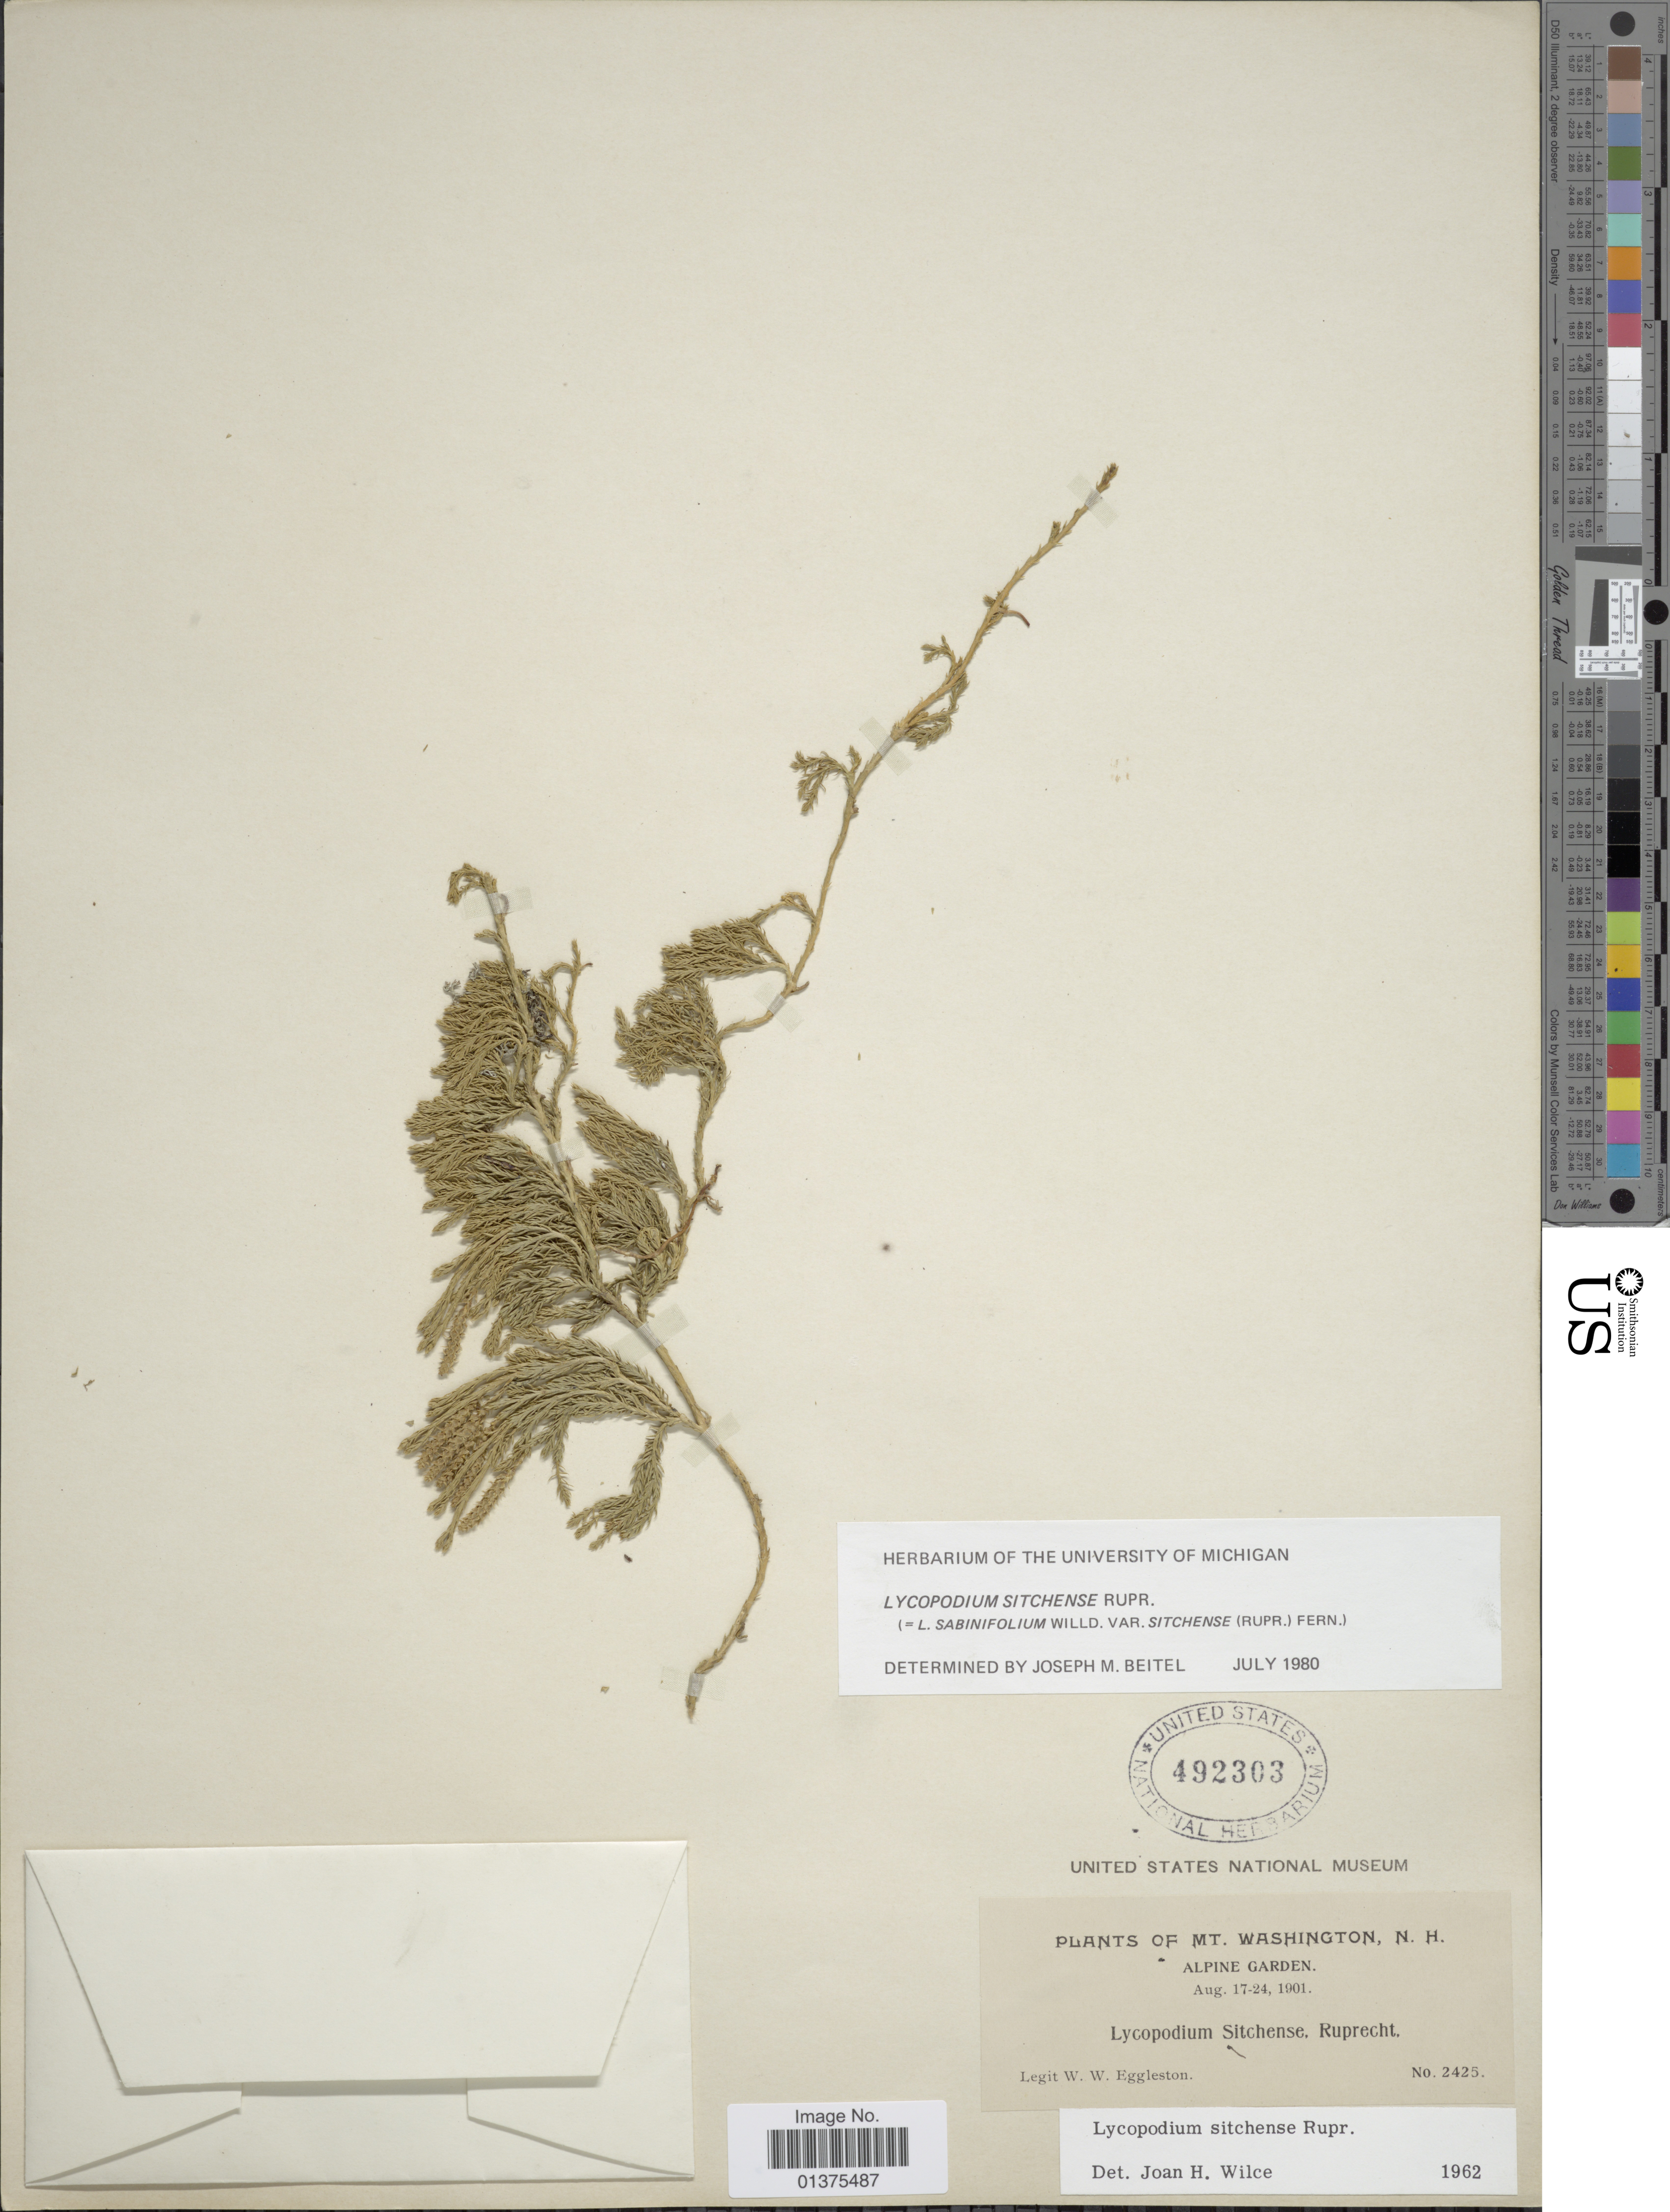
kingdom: Plantae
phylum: Tracheophyta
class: Lycopodiopsida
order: Lycopodiales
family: Lycopodiaceae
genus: Diphasiastrum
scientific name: Diphasiastrum sitchense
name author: (Rupr.) Holub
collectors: W. W. Eggleston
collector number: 2425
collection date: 1901-08-17/1901-08-24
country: United States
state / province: Washington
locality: N.H., Alpine Garden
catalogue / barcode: US 492303